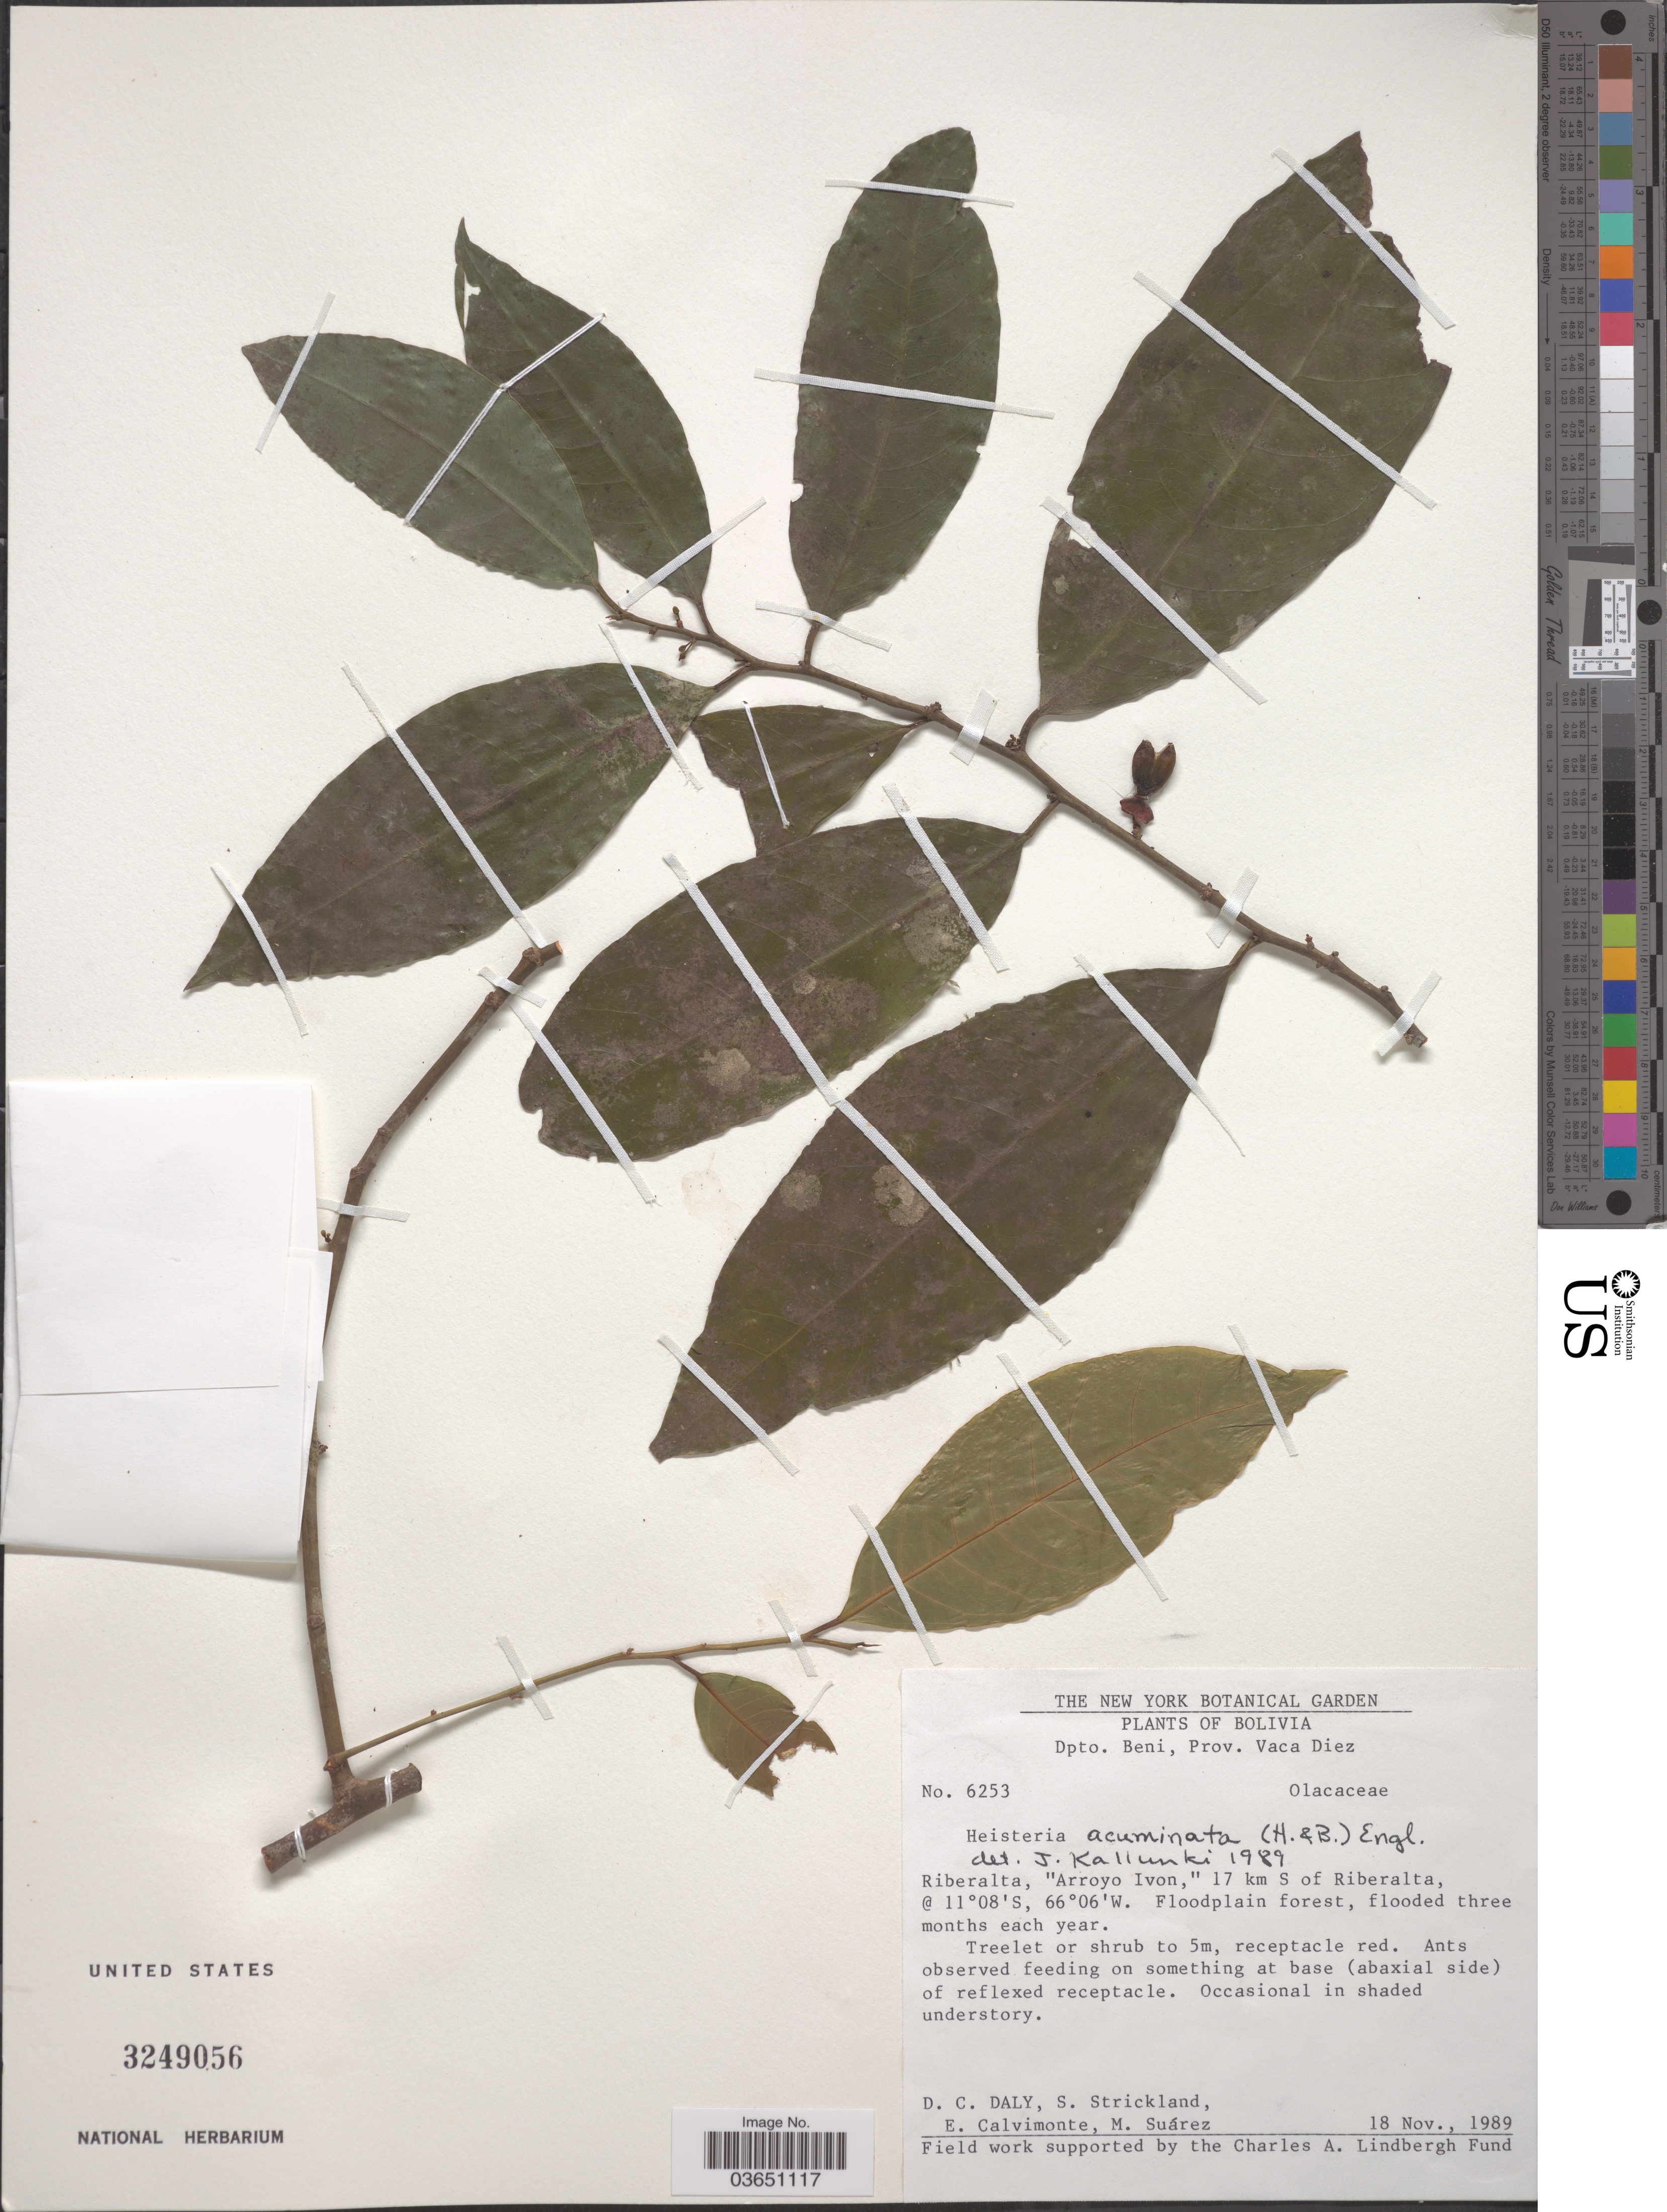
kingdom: Plantae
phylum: Tracheophyta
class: Magnoliopsida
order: Santalales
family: Erythropalaceae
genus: Heisteria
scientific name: Heisteria acuminata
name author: (Humb. & Bonpl.) Engl.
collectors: D. C. Daly, S. Strickland, E. Calvimonte & M. Suárez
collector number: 6253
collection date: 1989-11-18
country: Bolivia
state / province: Beni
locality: Dpto. Beni, Prov. Vaca Diez. Riberalta, 'Arroyo Ivon,' 17 km S of Riberalta.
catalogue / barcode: US 3249056